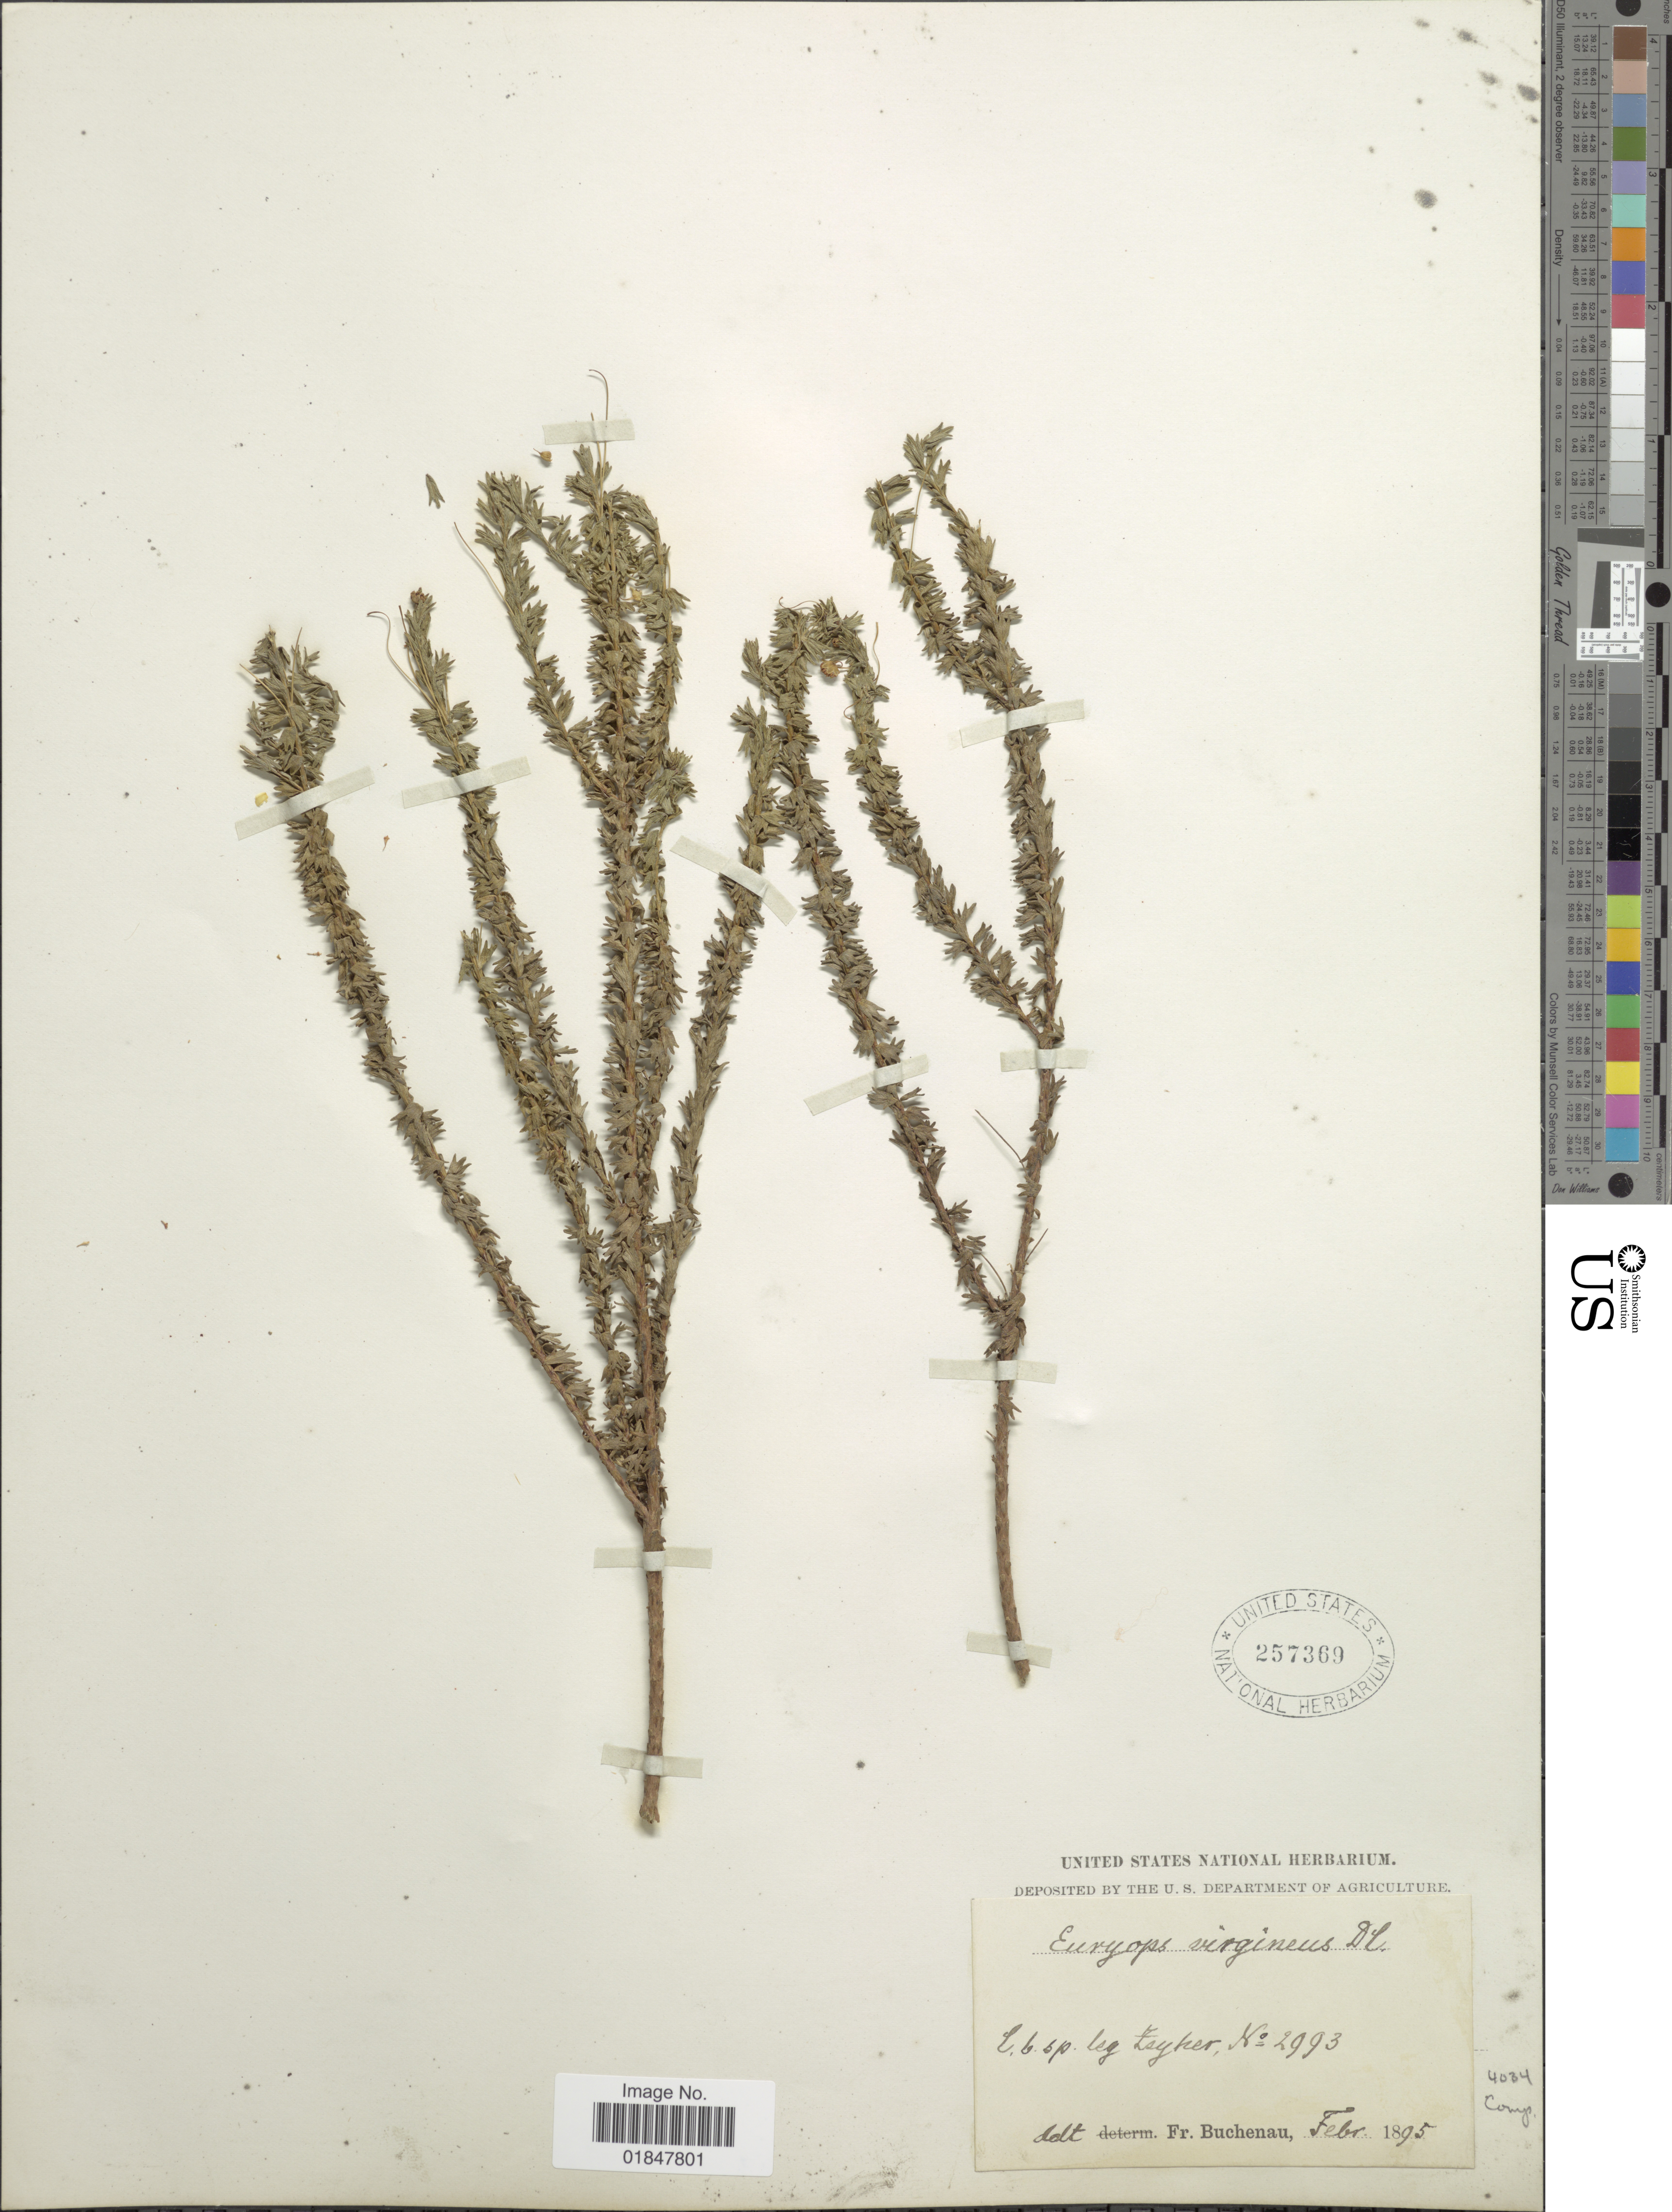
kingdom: Plantae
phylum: Tracheophyta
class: Magnoliopsida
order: Asterales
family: Asteraceae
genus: Euryops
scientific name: Euryops virgineus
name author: (L. f.) DC.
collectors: -. Zeyher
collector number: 2993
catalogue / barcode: US 257369